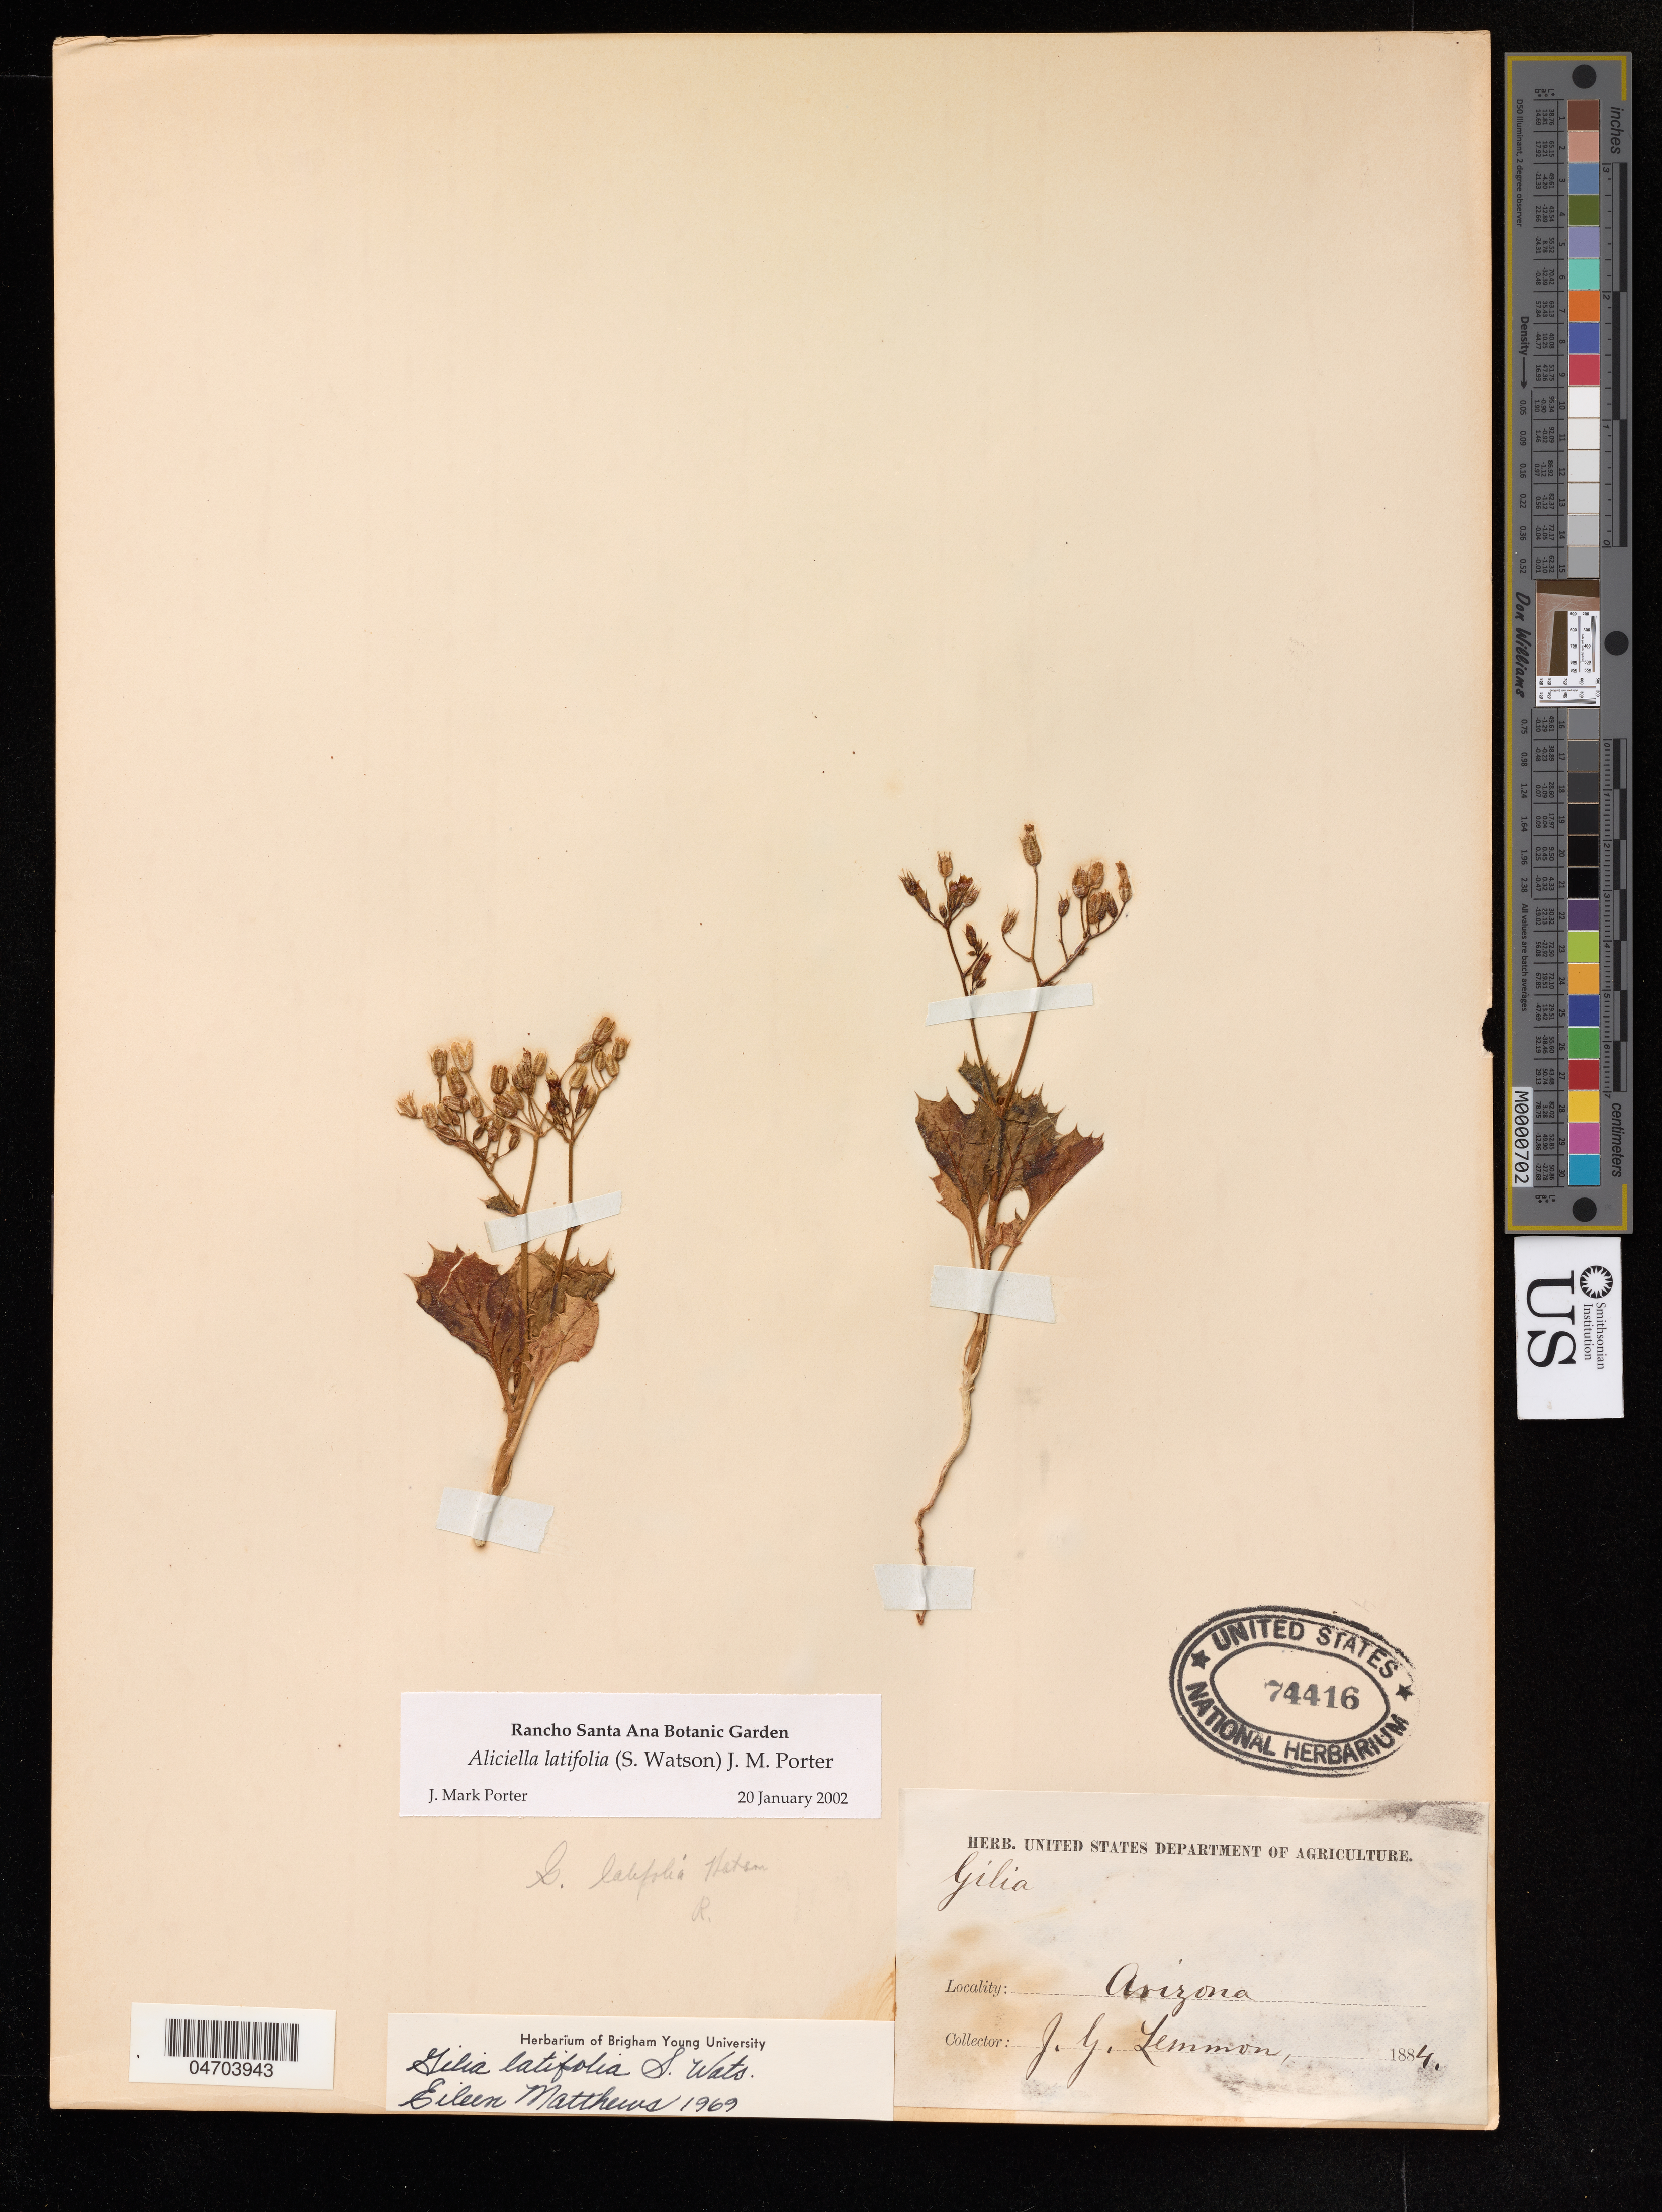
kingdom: Plantae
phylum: Tracheophyta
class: Magnoliopsida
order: Ericales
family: Polemoniaceae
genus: Aliciella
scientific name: Aliciella latifolia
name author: (S. Watson) J.M. Porter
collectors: J. Lemmon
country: United States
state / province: Arizona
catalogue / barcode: US 74416